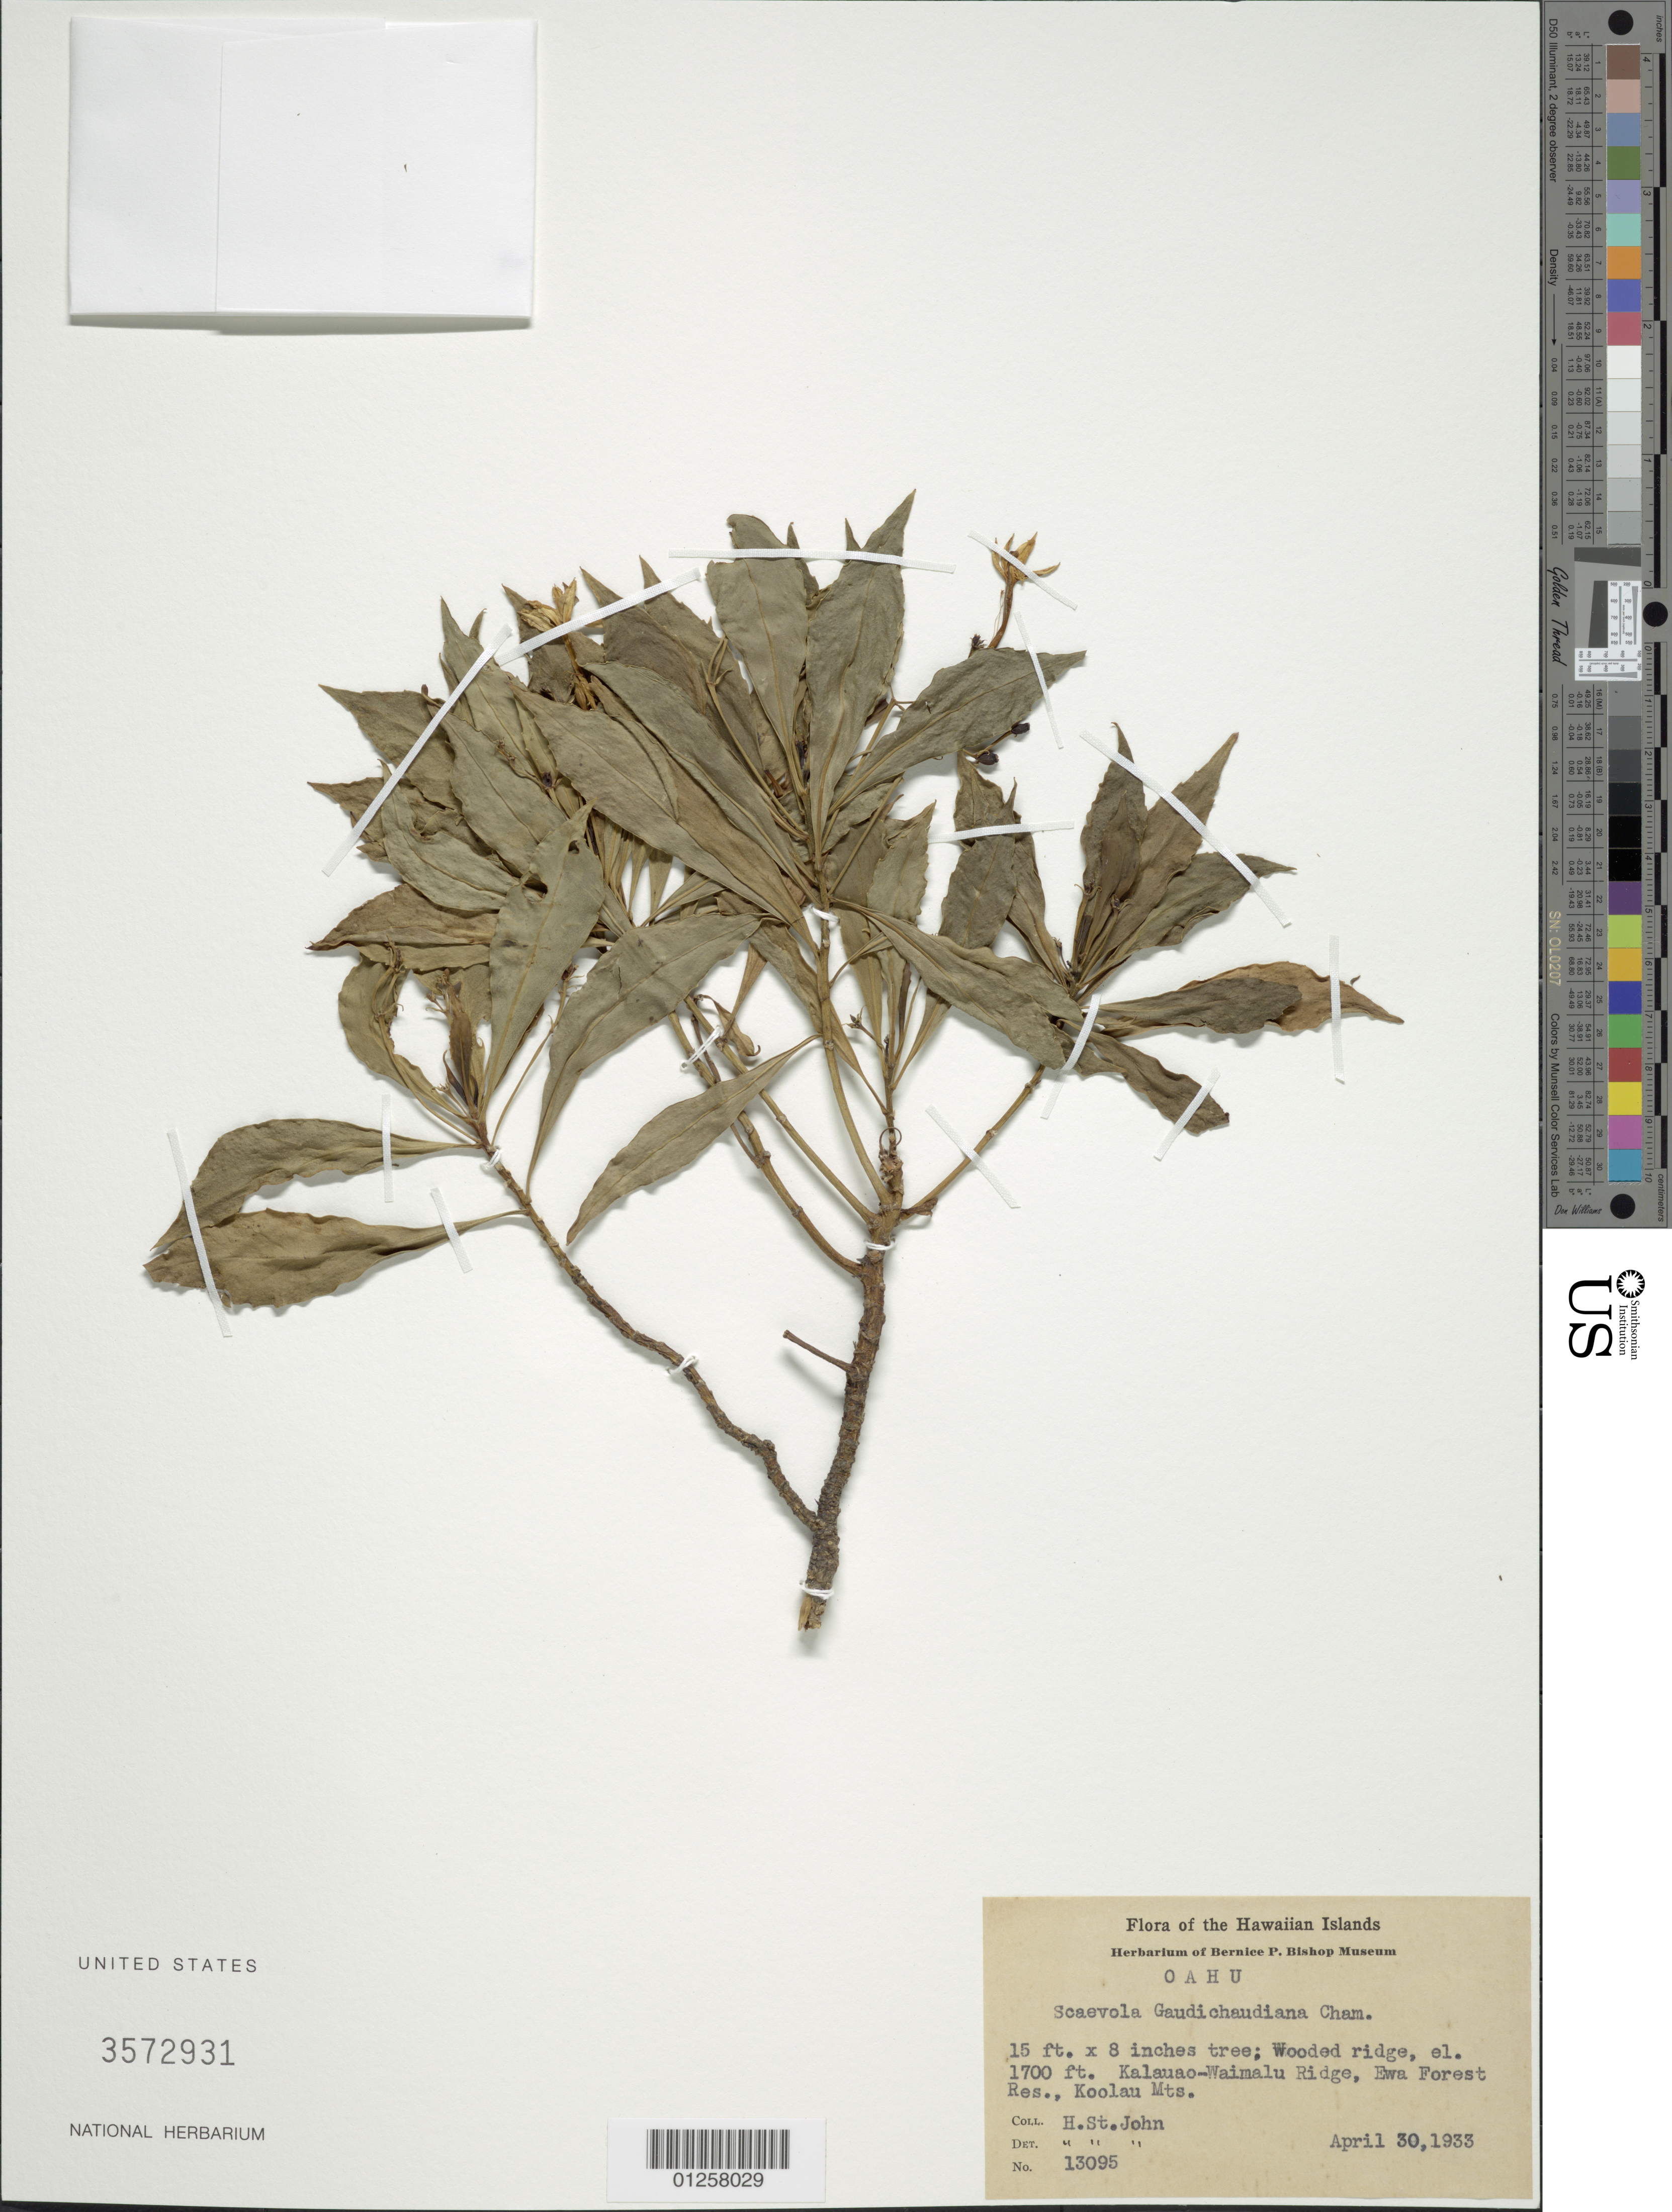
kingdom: Plantae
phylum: Tracheophyta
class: Magnoliopsida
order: Asterales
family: Goodeniaceae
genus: Scaevola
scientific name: Scaevola gaudichaudiana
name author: Cham.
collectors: H. St. John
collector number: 13095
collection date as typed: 30 Apr 1933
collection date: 1933-04-30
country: United States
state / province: Hawaii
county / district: Honolulu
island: Oahu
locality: Kalauao-Waimalu Ridge, Ewa Forest Reserve, Koolau Mts.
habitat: Wooded ridge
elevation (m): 518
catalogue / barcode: US 3572931